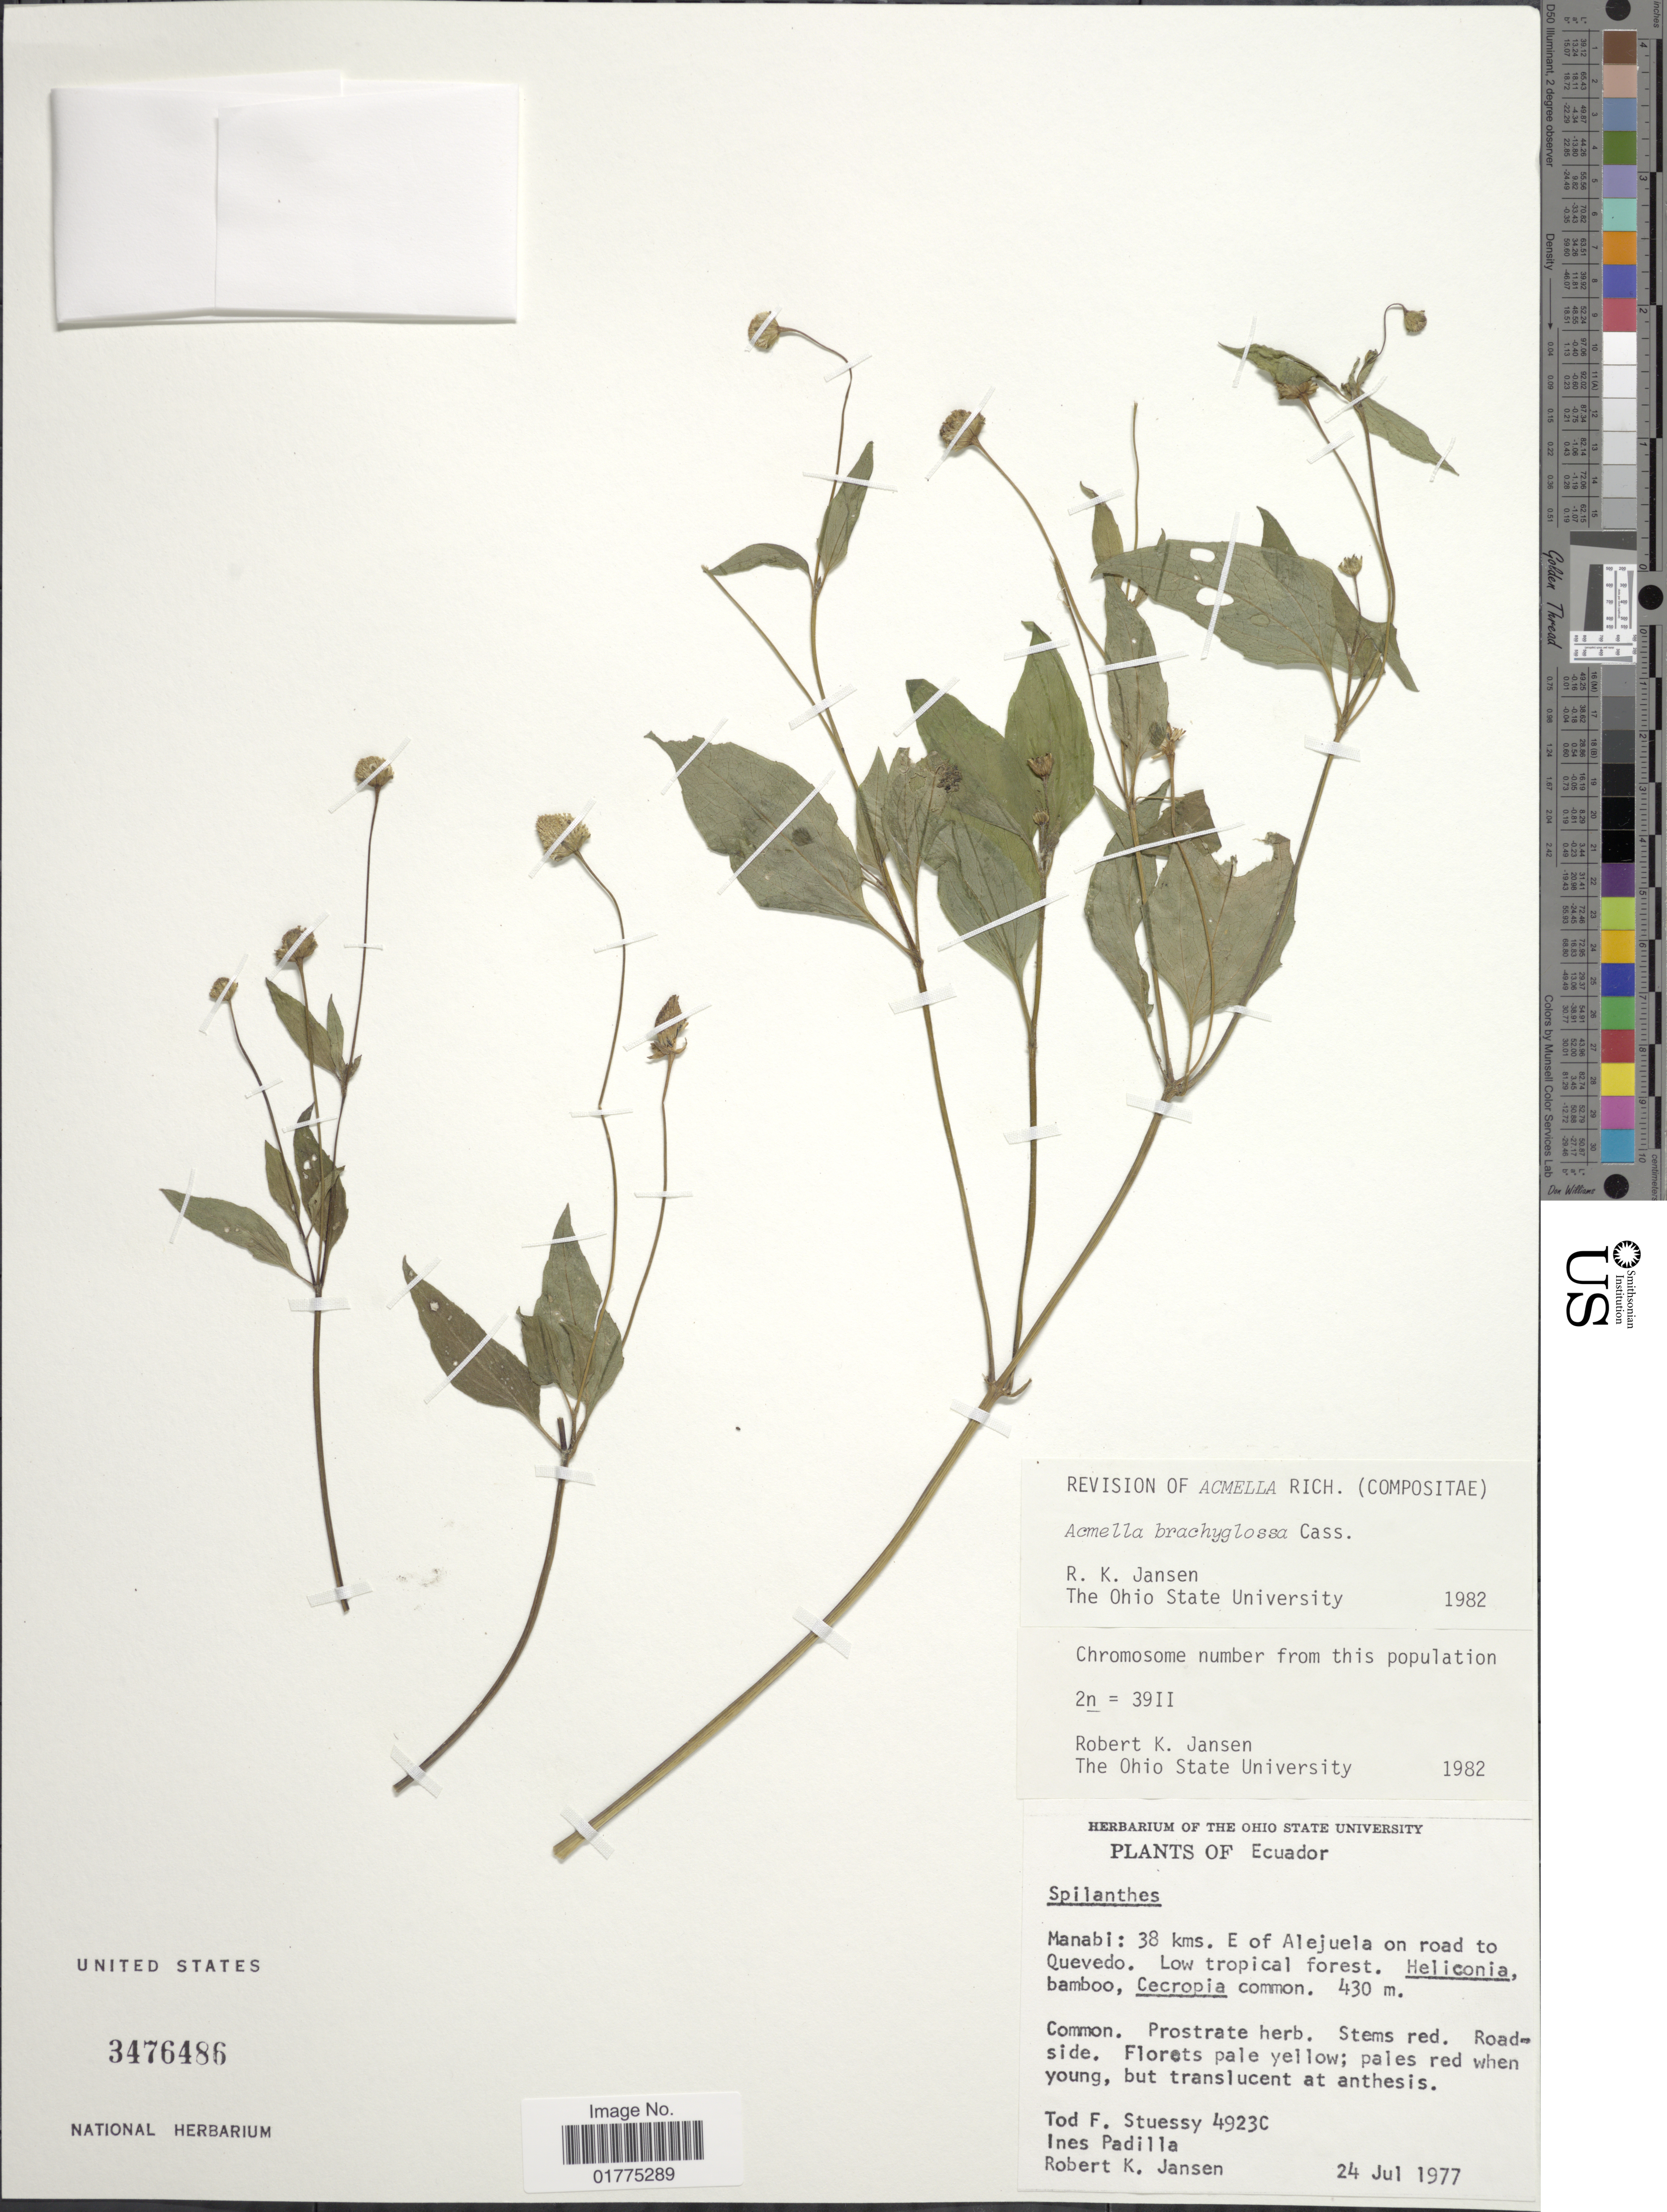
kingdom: Plantae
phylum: Tracheophyta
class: Magnoliopsida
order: Asterales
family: Asteraceae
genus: Acmella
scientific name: Acmella brachyglossa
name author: Cass.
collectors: T. Stuessy, I. Padilla & R. K. Jansen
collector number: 4923C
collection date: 1977-07-24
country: Ecuador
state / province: Manabí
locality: Manabi: 38 kms. E of Alejuela on road to Quevedo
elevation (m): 430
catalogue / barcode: US 3476486